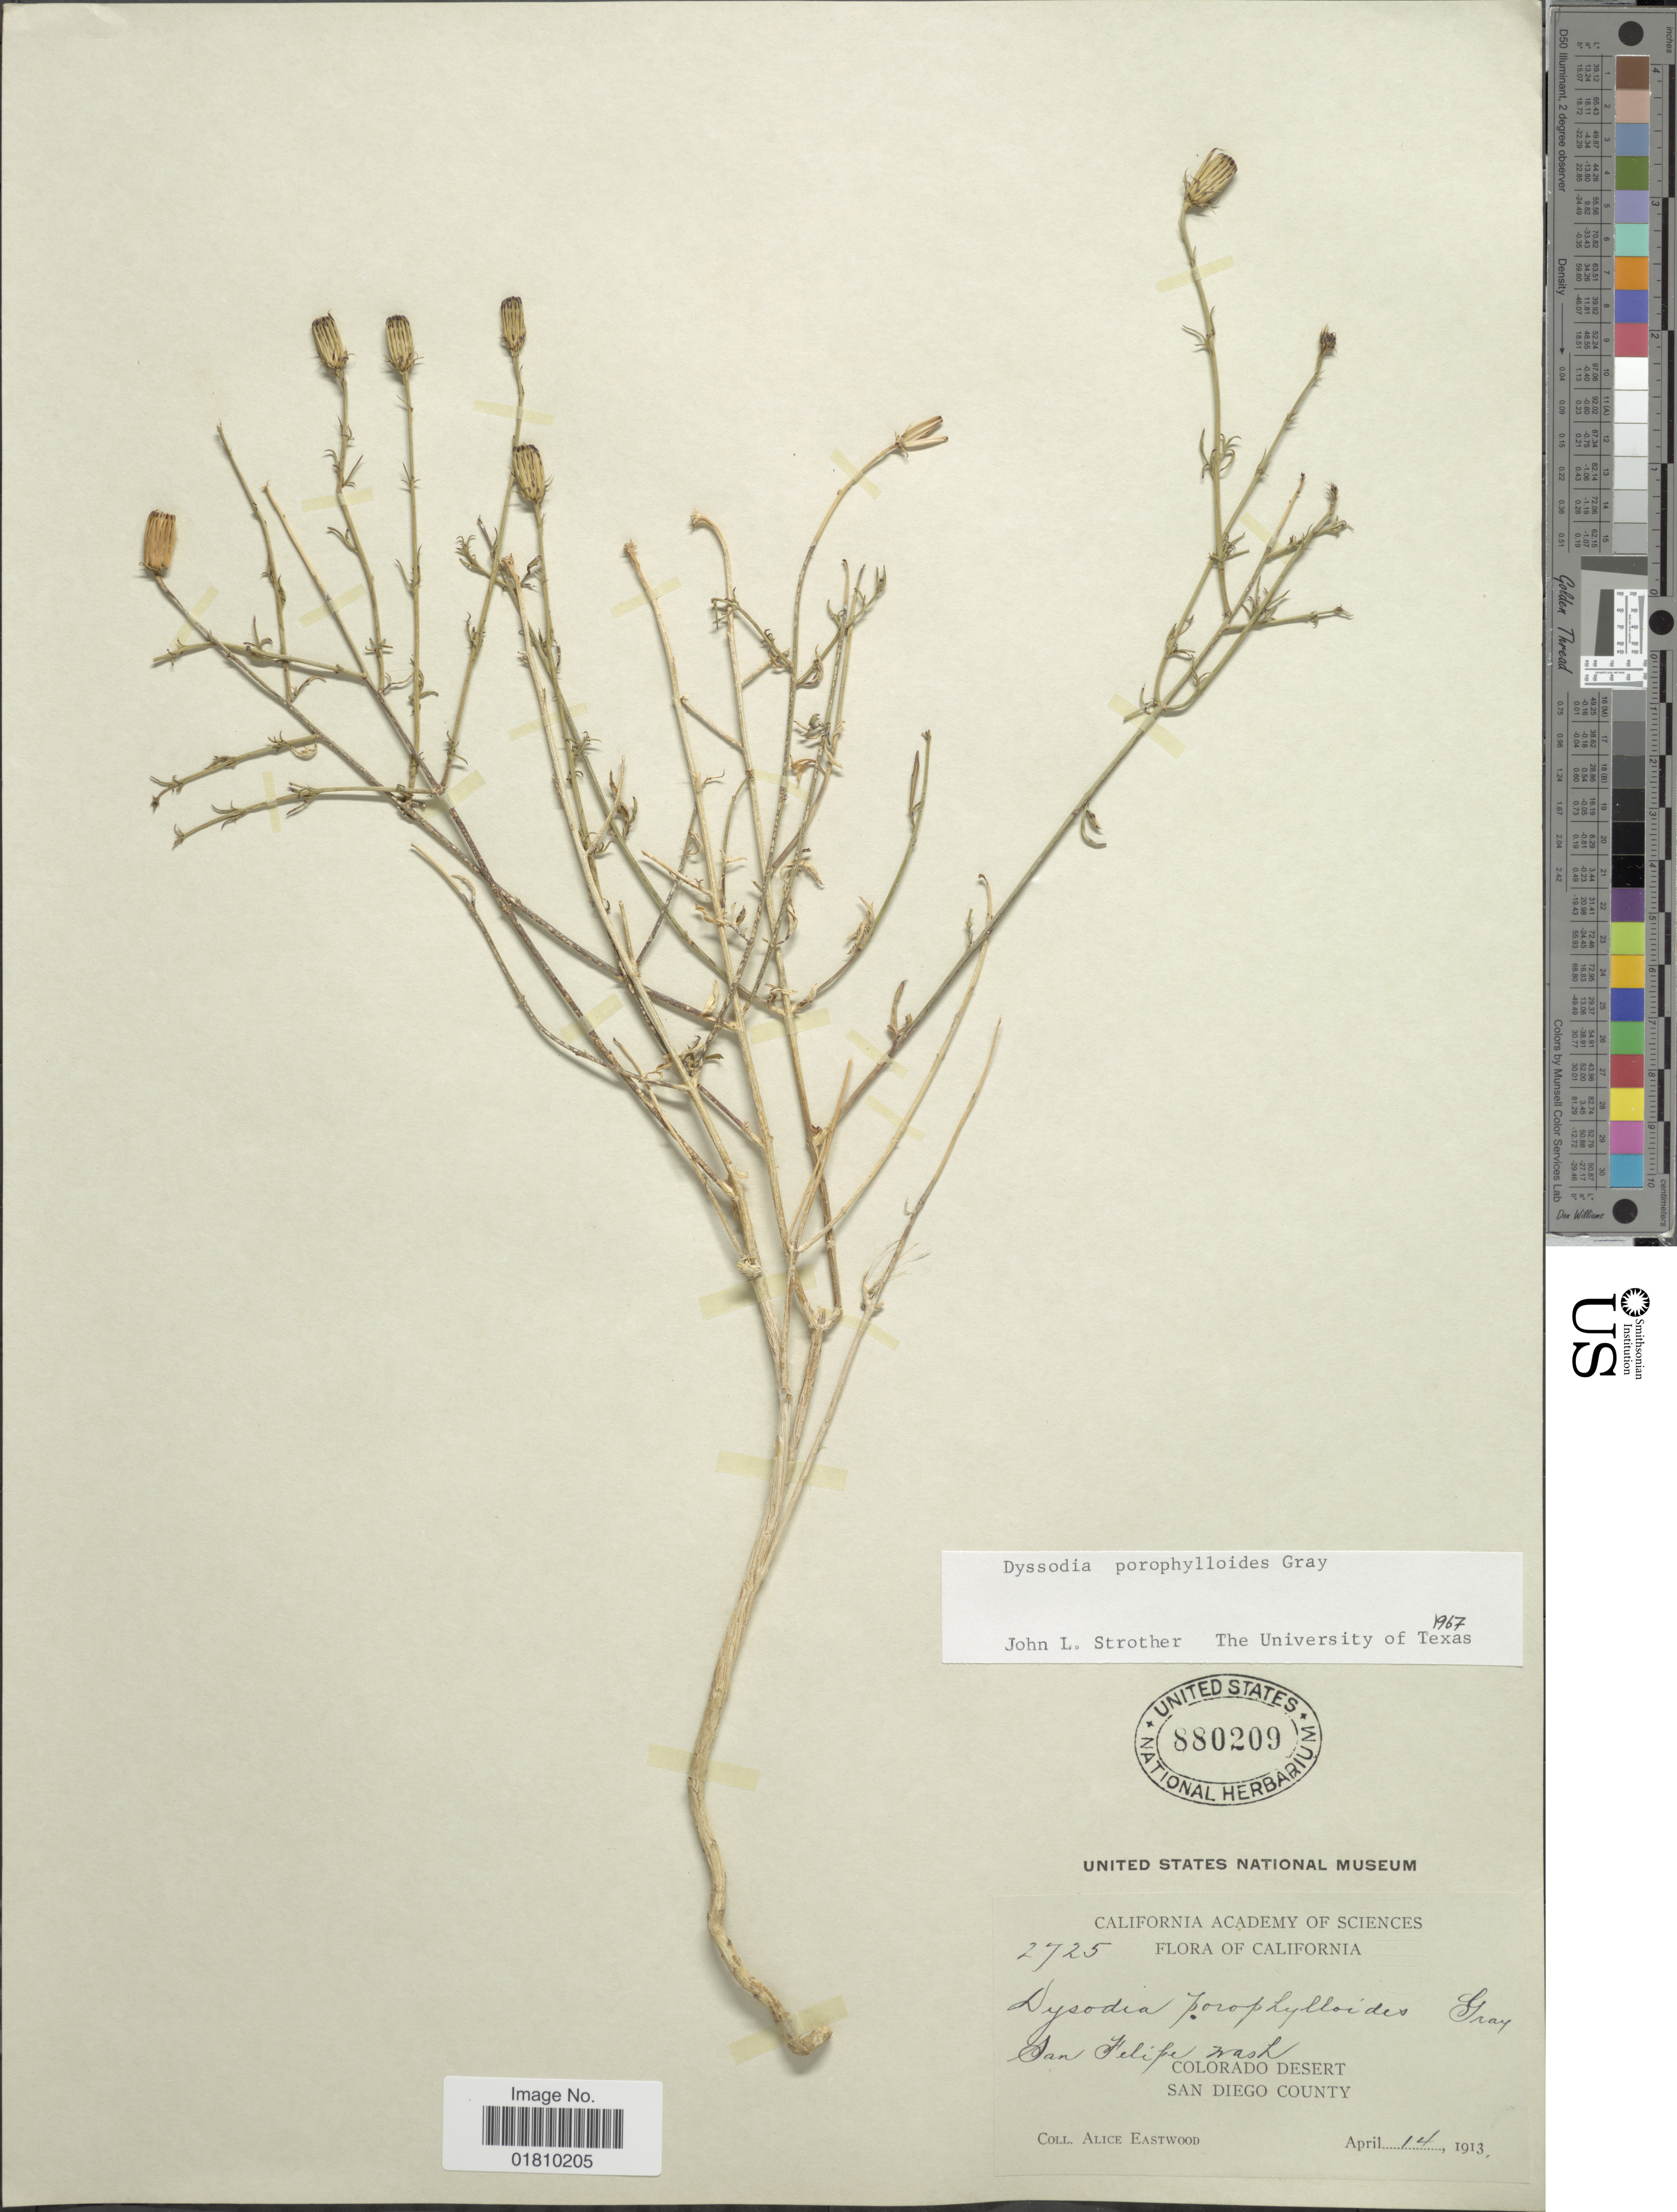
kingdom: Plantae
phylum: Tracheophyta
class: Magnoliopsida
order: Asterales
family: Asteraceae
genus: Adenophyllum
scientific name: Adenophyllum porophylloides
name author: (A. Gray) Strother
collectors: A. Eastwood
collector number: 2725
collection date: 1913-04-14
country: United States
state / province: California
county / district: San Diego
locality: San Felipe, Wash, Colorado Desert, San Diego County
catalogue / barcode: US 880209